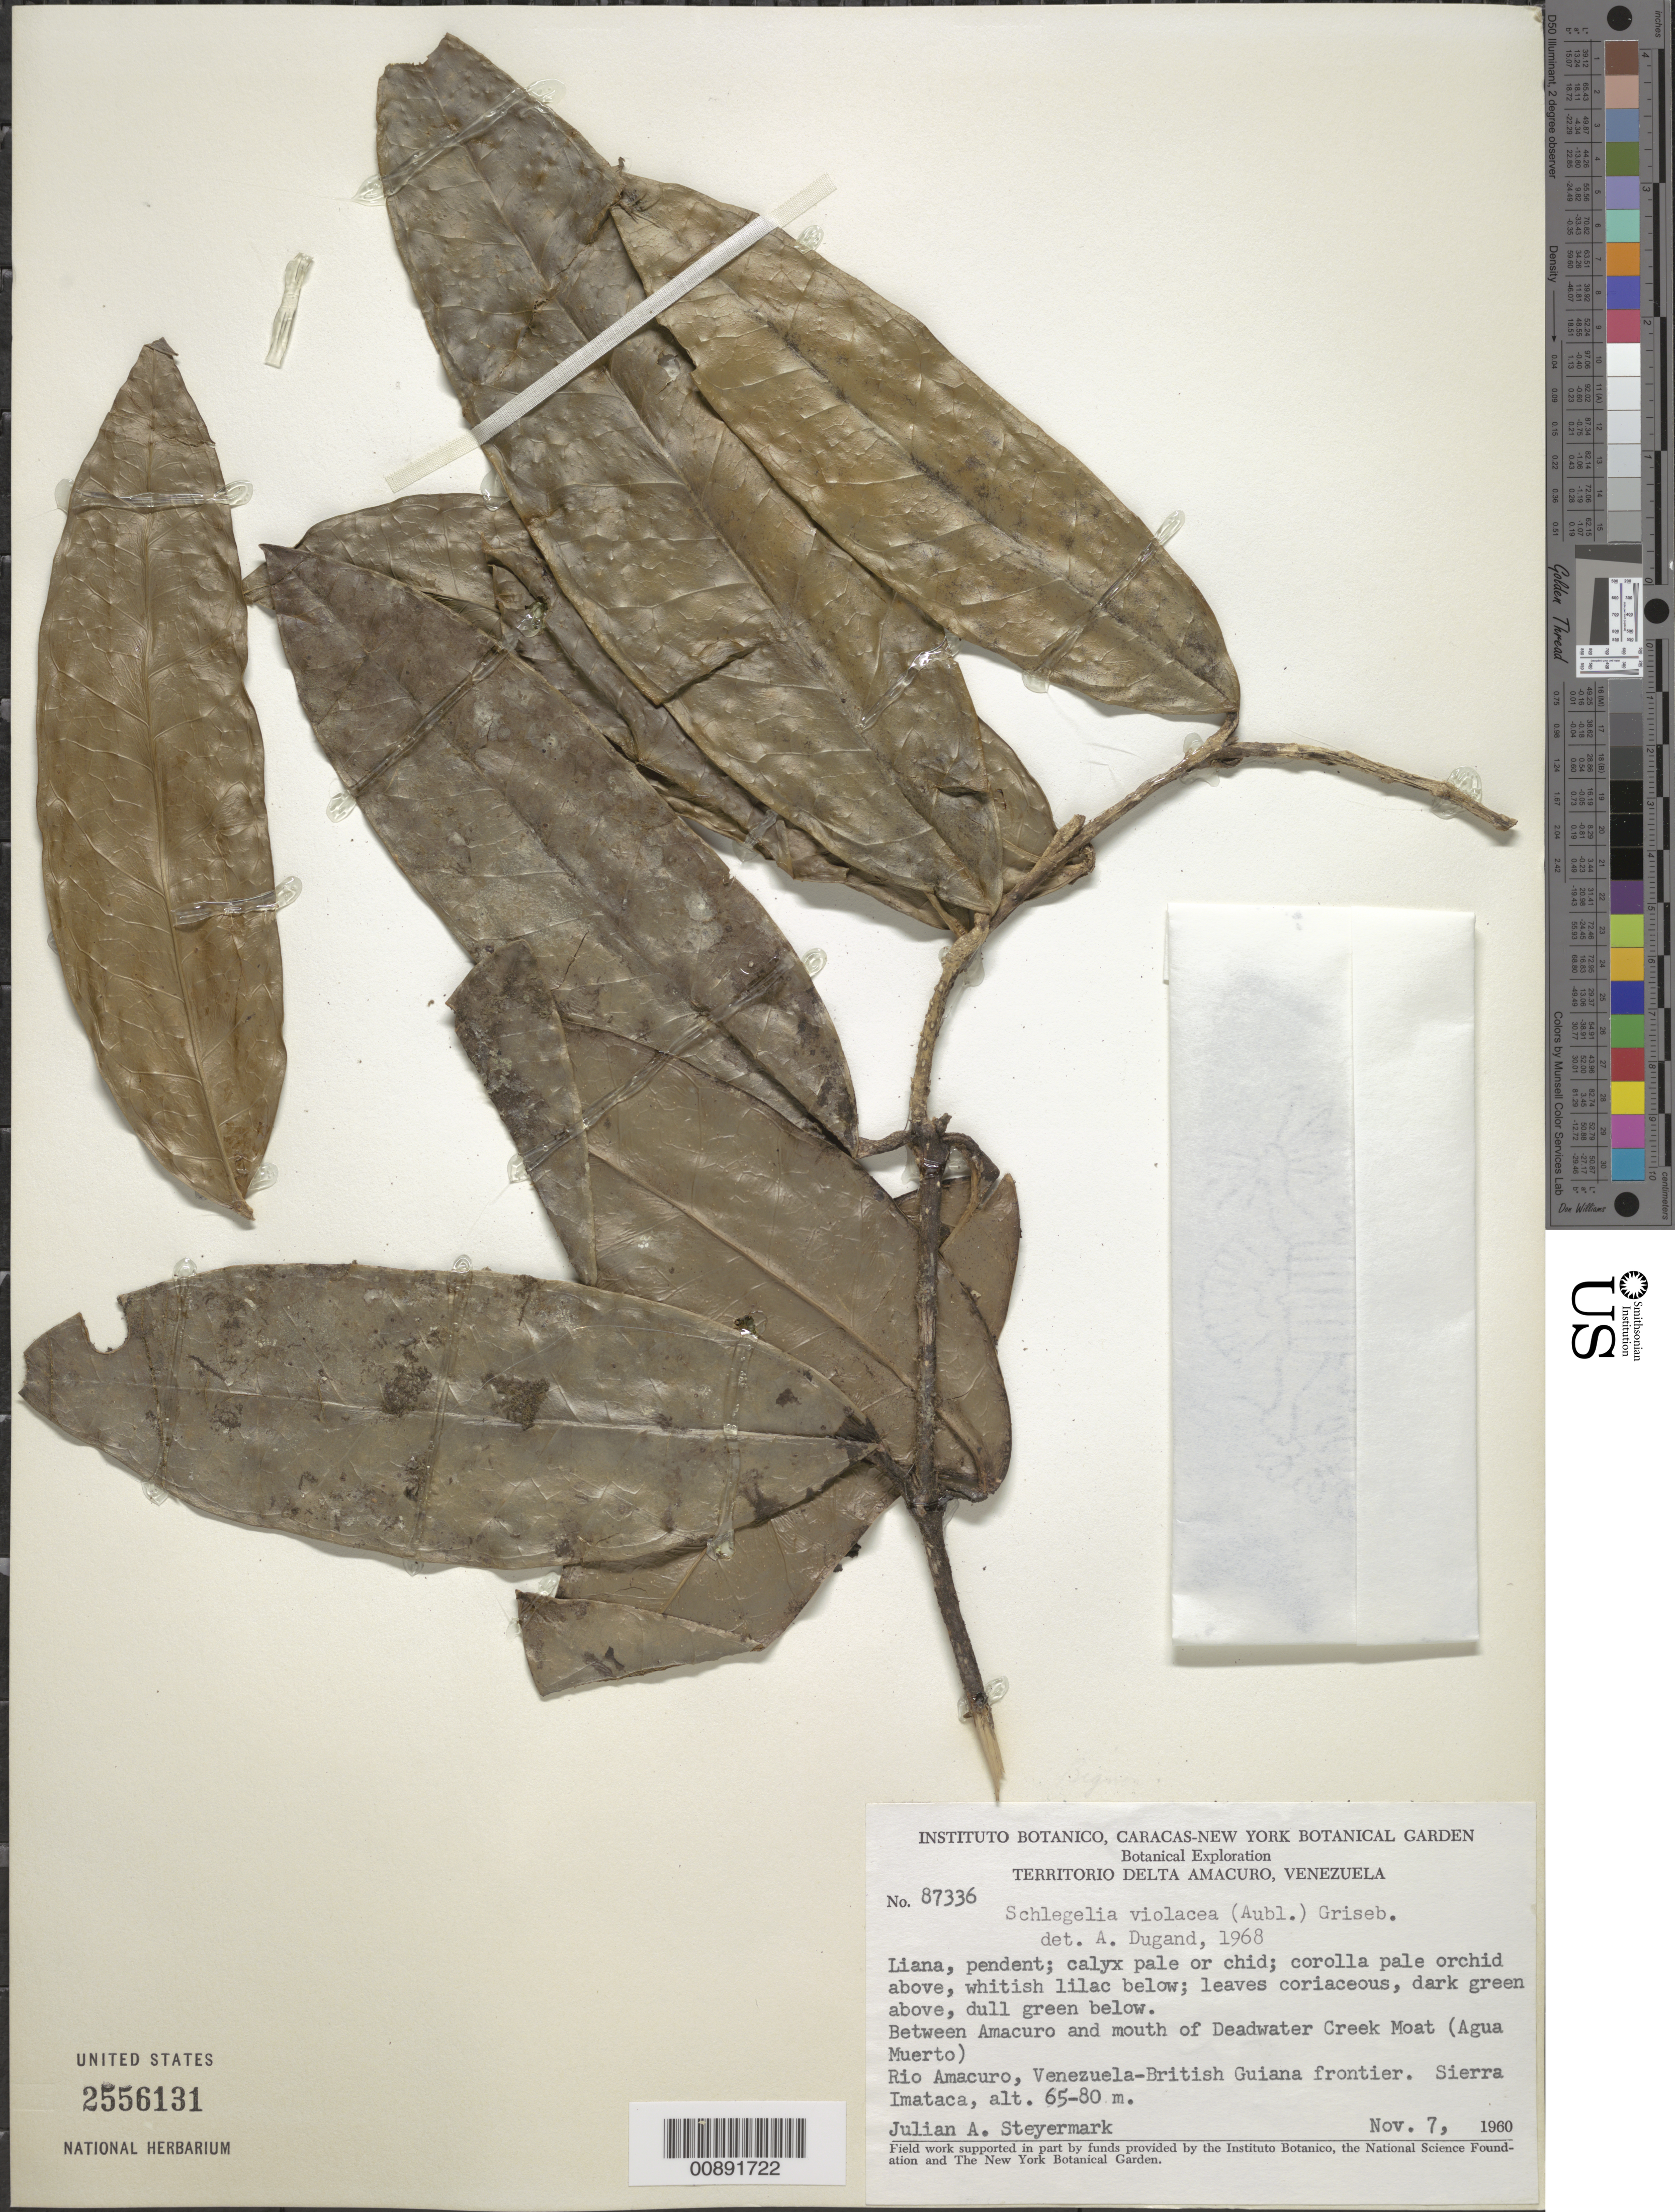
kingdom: Plantae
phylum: Tracheophyta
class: Magnoliopsida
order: Lamiales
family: Schlegeliaceae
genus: Schlegelia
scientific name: Schlegelia violacea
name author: (Aubl.) Griseb.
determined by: Dugand, A.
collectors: J. Steyermark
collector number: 87336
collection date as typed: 7-Nov-60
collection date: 1960-11-07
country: Venezuela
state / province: Delta Amacuro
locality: Río Amacuro to mouth of Deadwater Creek Moat (Agua Muerto), Sierra Imataca, Venezuela-Guyana border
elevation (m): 65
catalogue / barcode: US 2556131